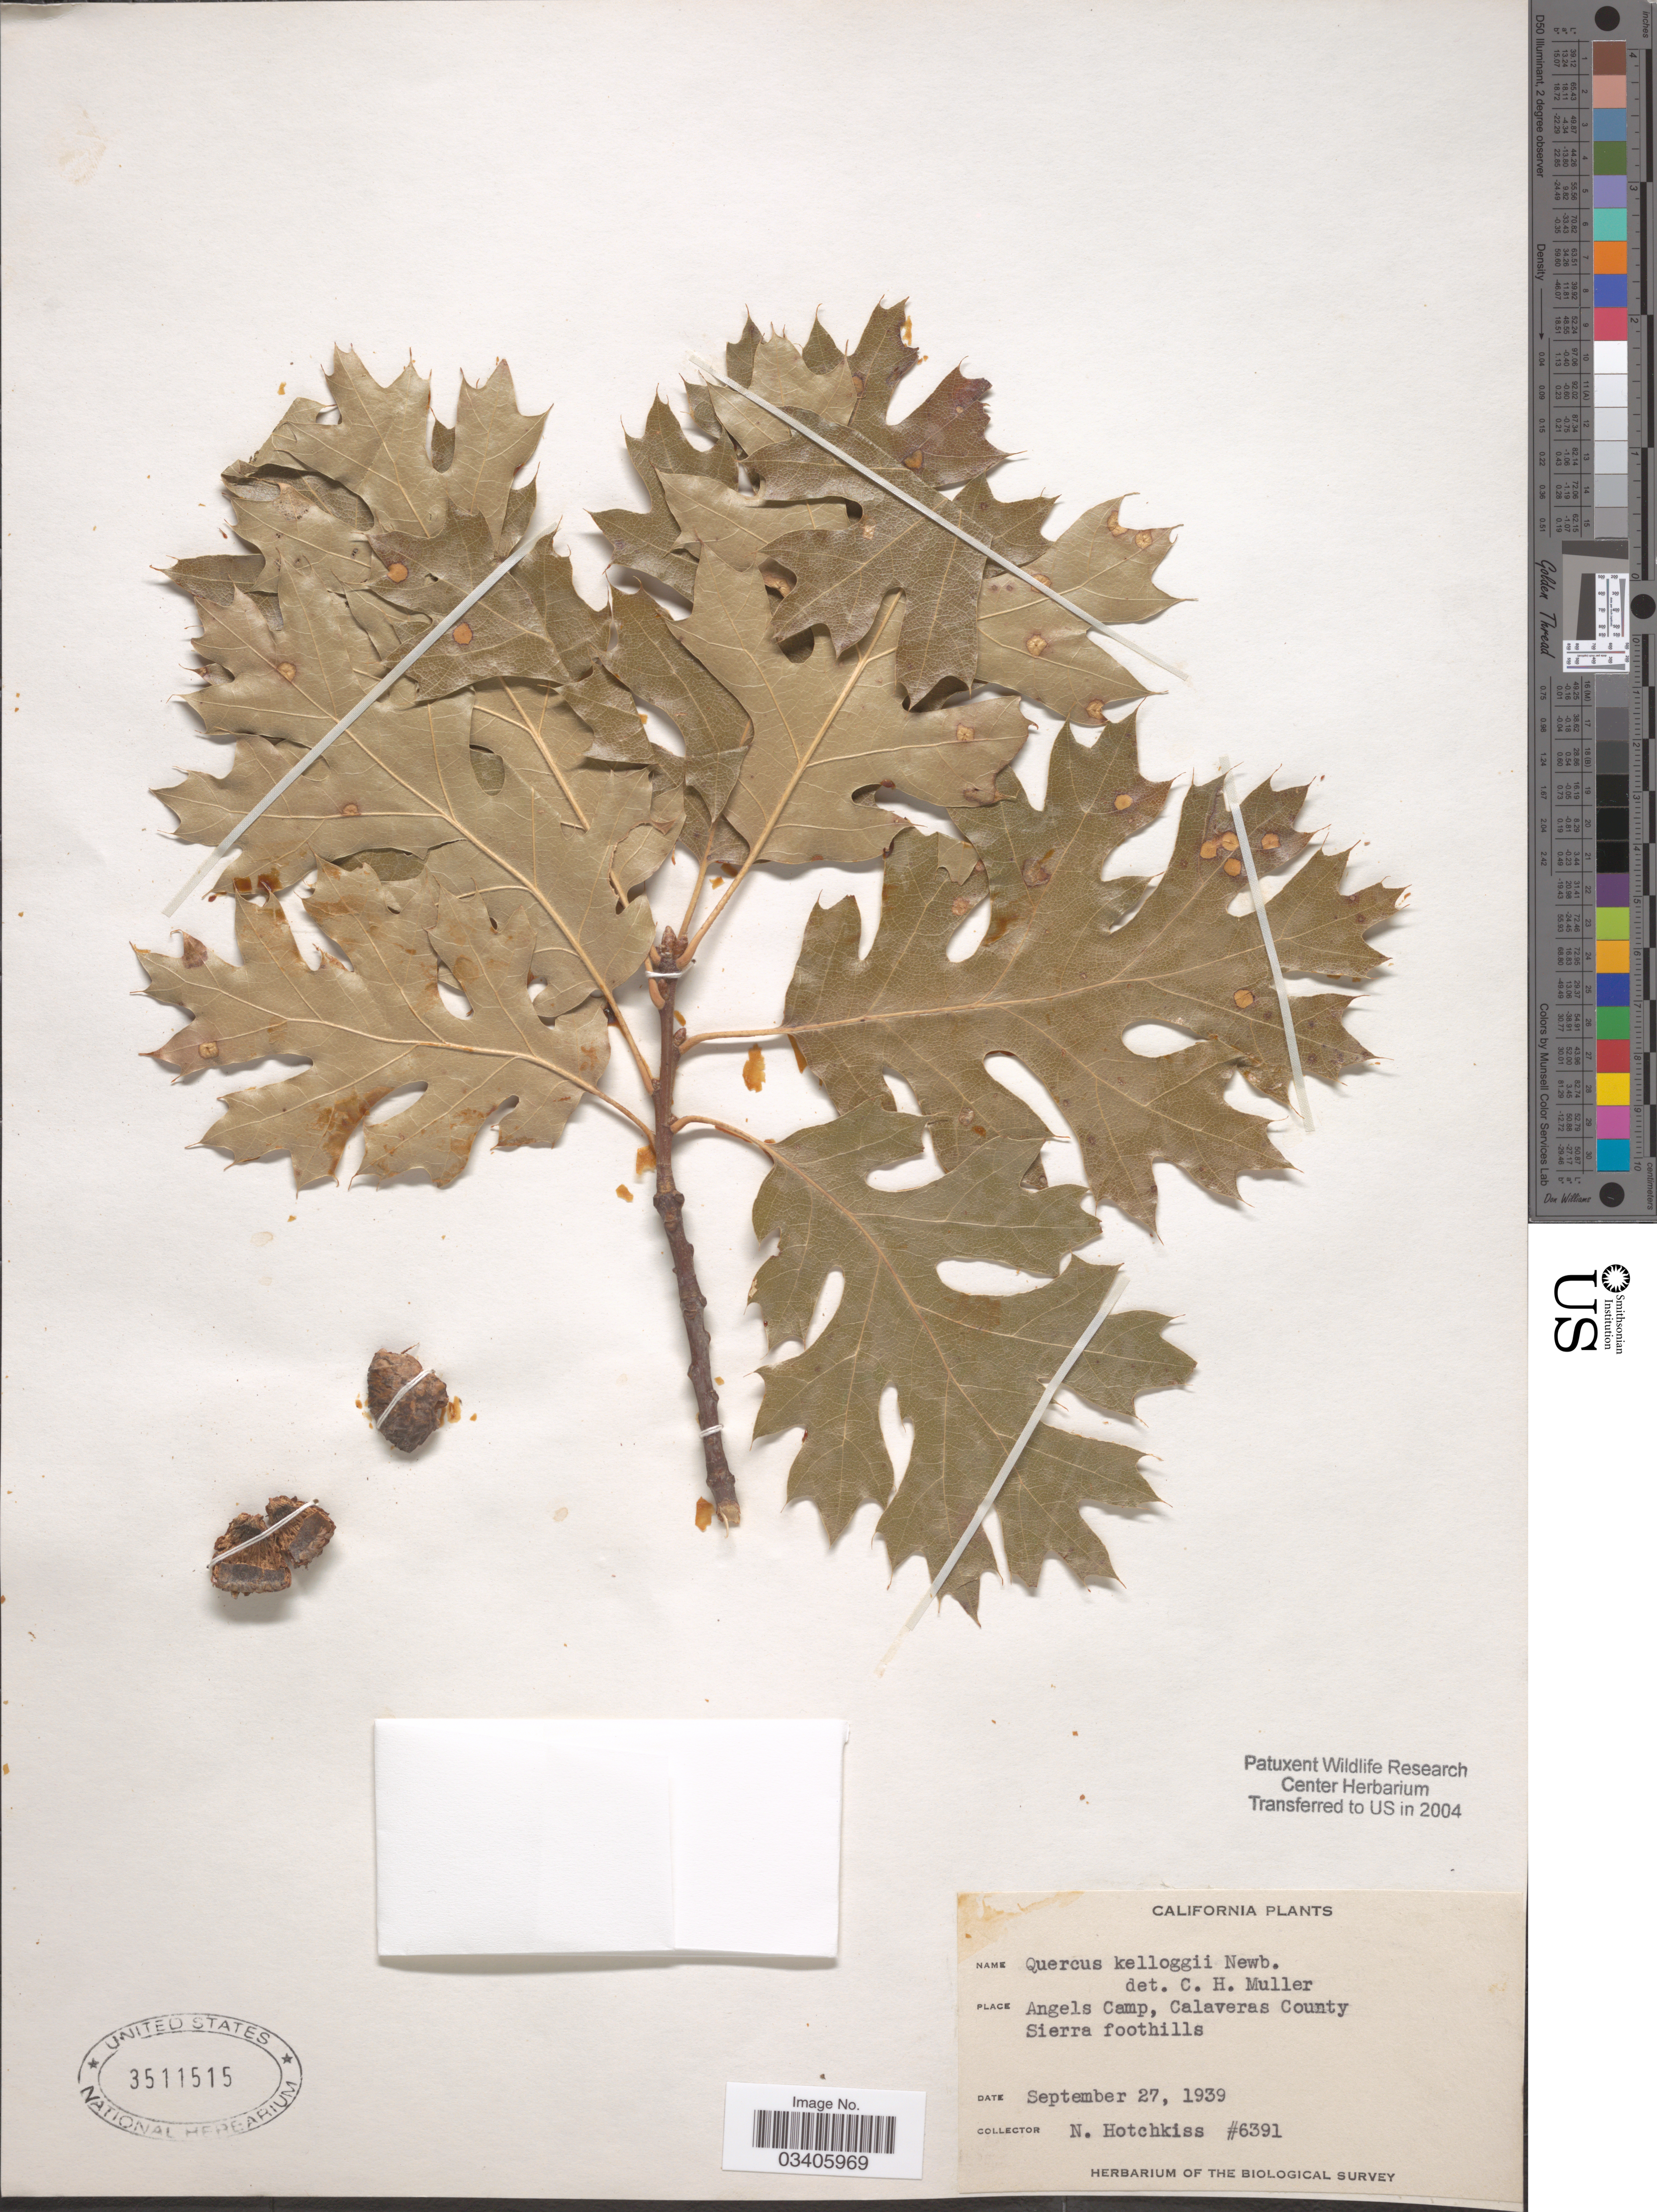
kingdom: Plantae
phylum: Tracheophyta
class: Magnoliopsida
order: Fagales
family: Fagaceae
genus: Quercus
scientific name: Quercus kelloggii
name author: Newb.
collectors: N. Hotchkiss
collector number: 6391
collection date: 1939-09-27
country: United States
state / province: California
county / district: Calaveras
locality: Angels Camp, Calaveras County. Sierra foothills.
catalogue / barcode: US 3511515